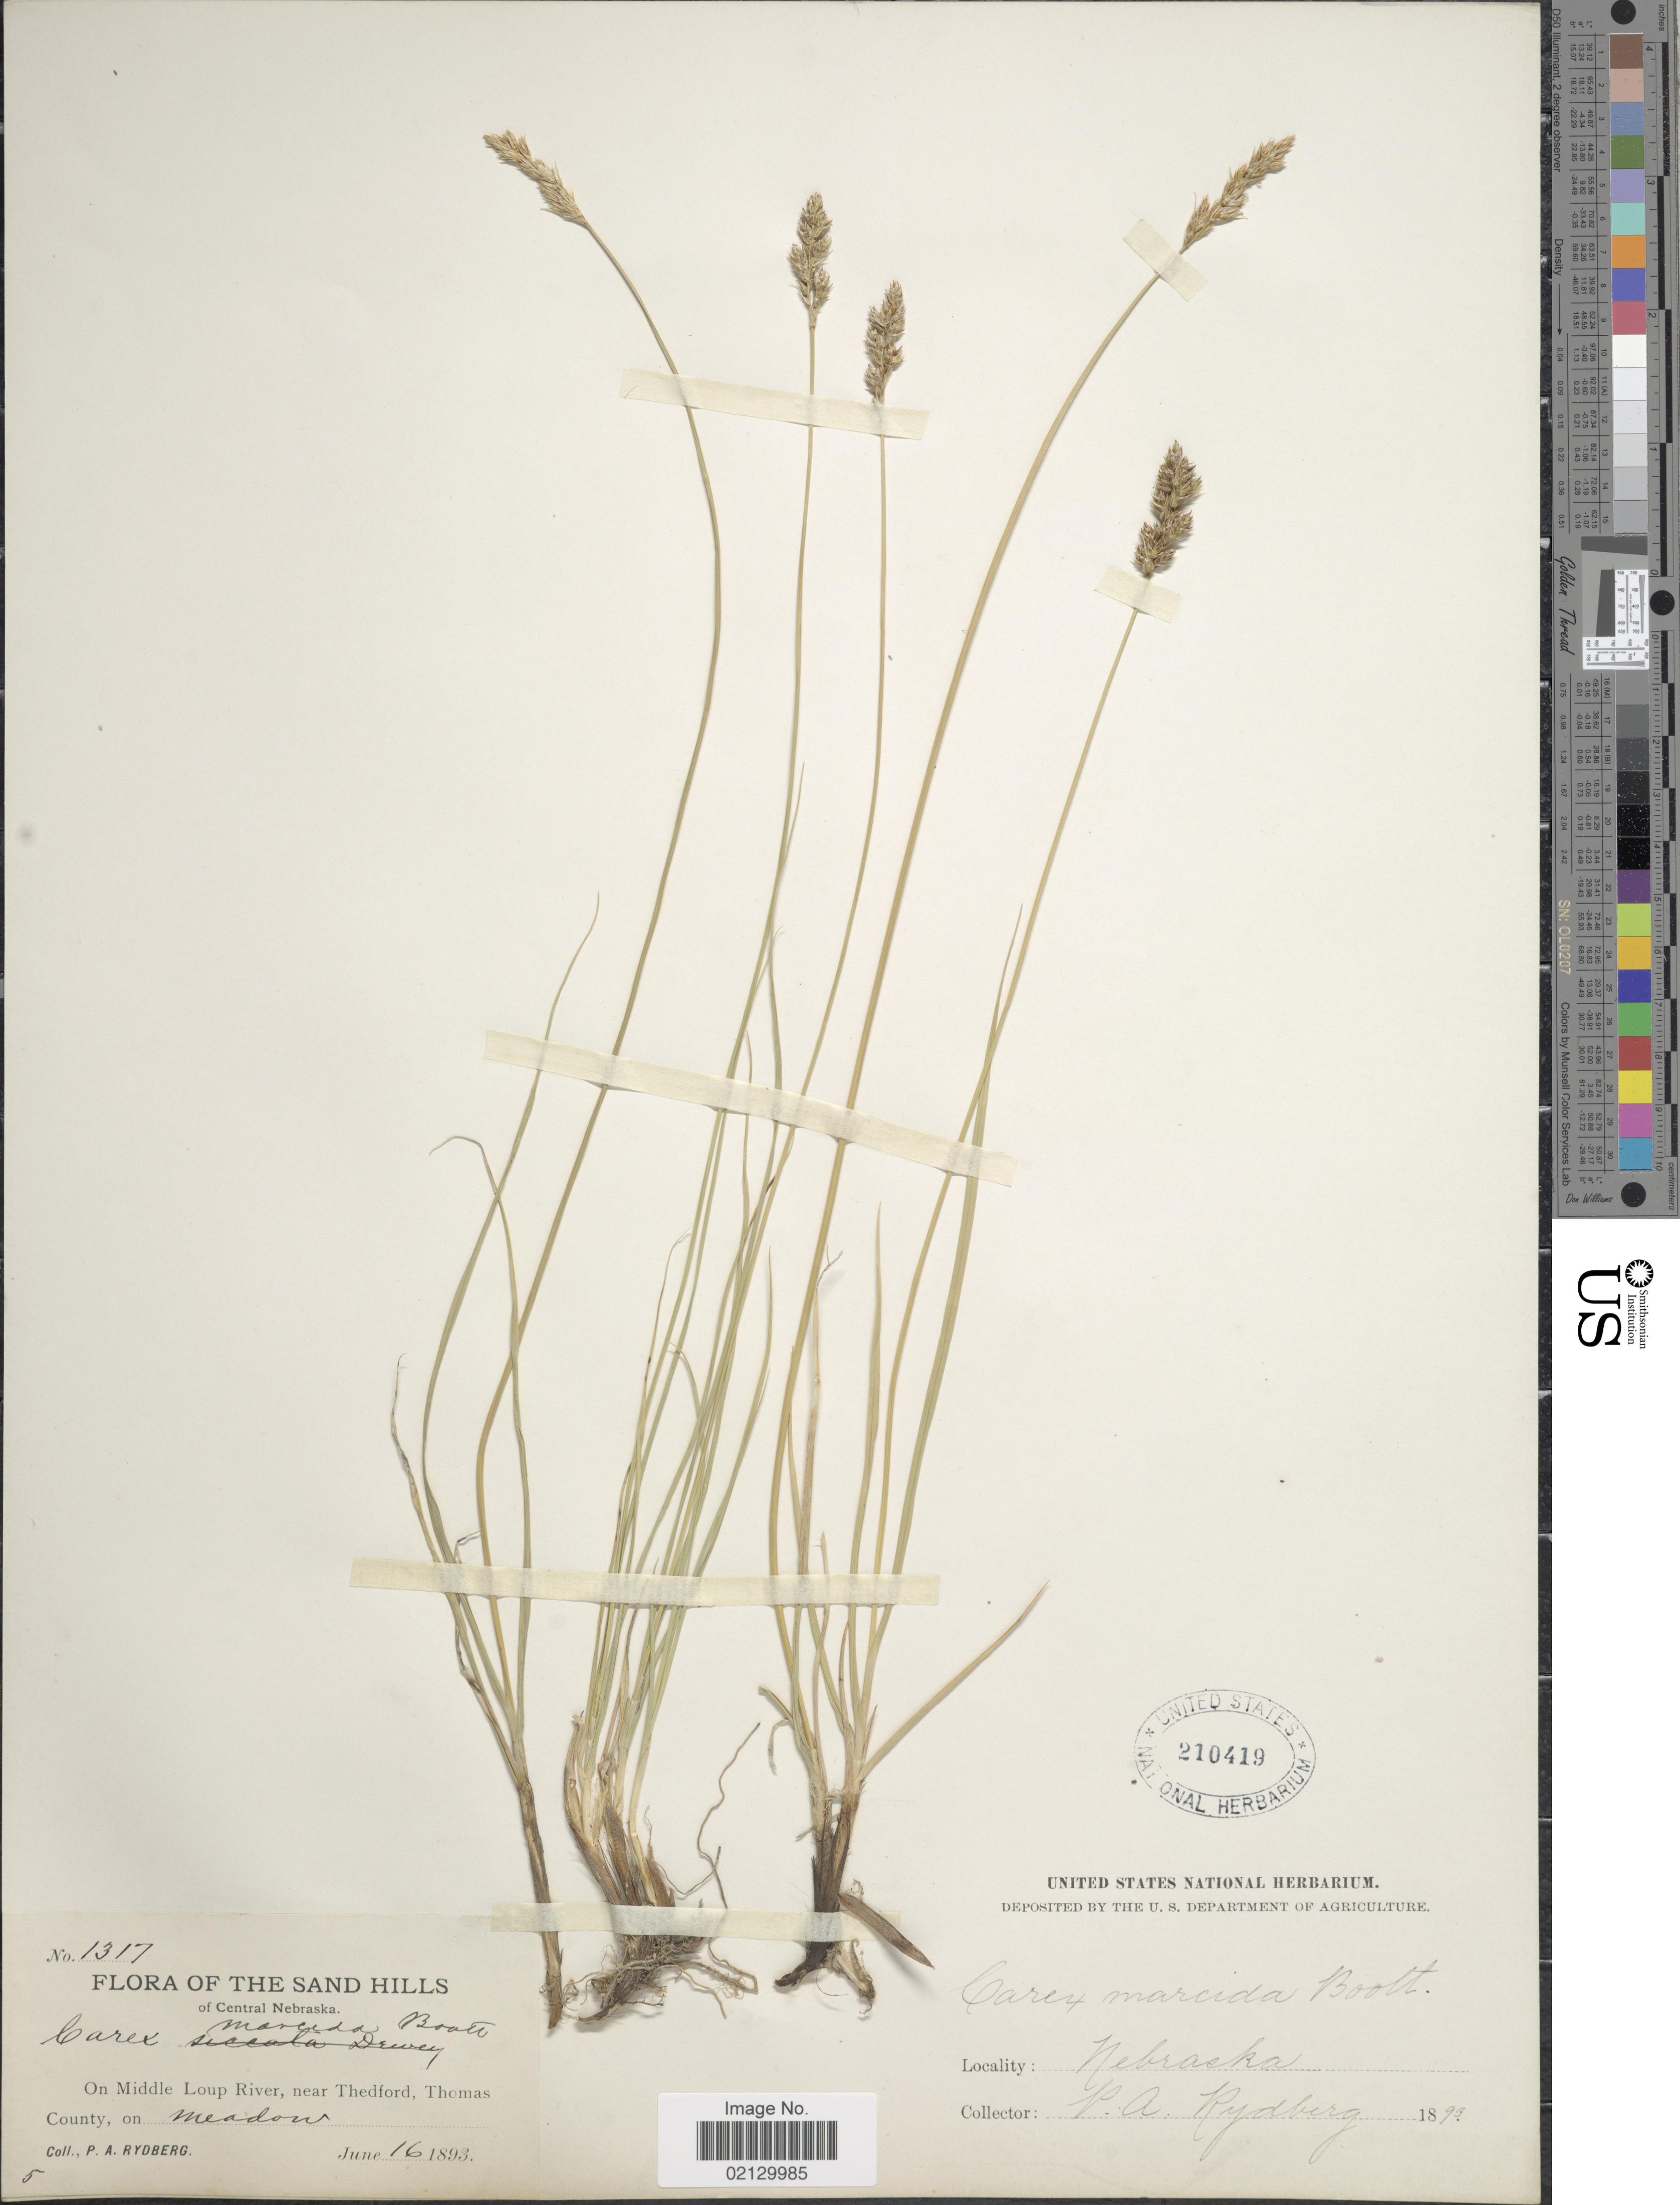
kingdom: Plantae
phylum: Tracheophyta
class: Liliopsida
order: Poales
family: Cyperaceae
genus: Carex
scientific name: Carex praegracilis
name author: W. Boott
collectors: P. A. Rydberg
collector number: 1317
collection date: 1893-06-16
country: United States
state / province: Nebraska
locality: The Sand Hills of Central nebraska, On Middle Loup River, near Thedford, Thomas County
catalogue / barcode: US 210419